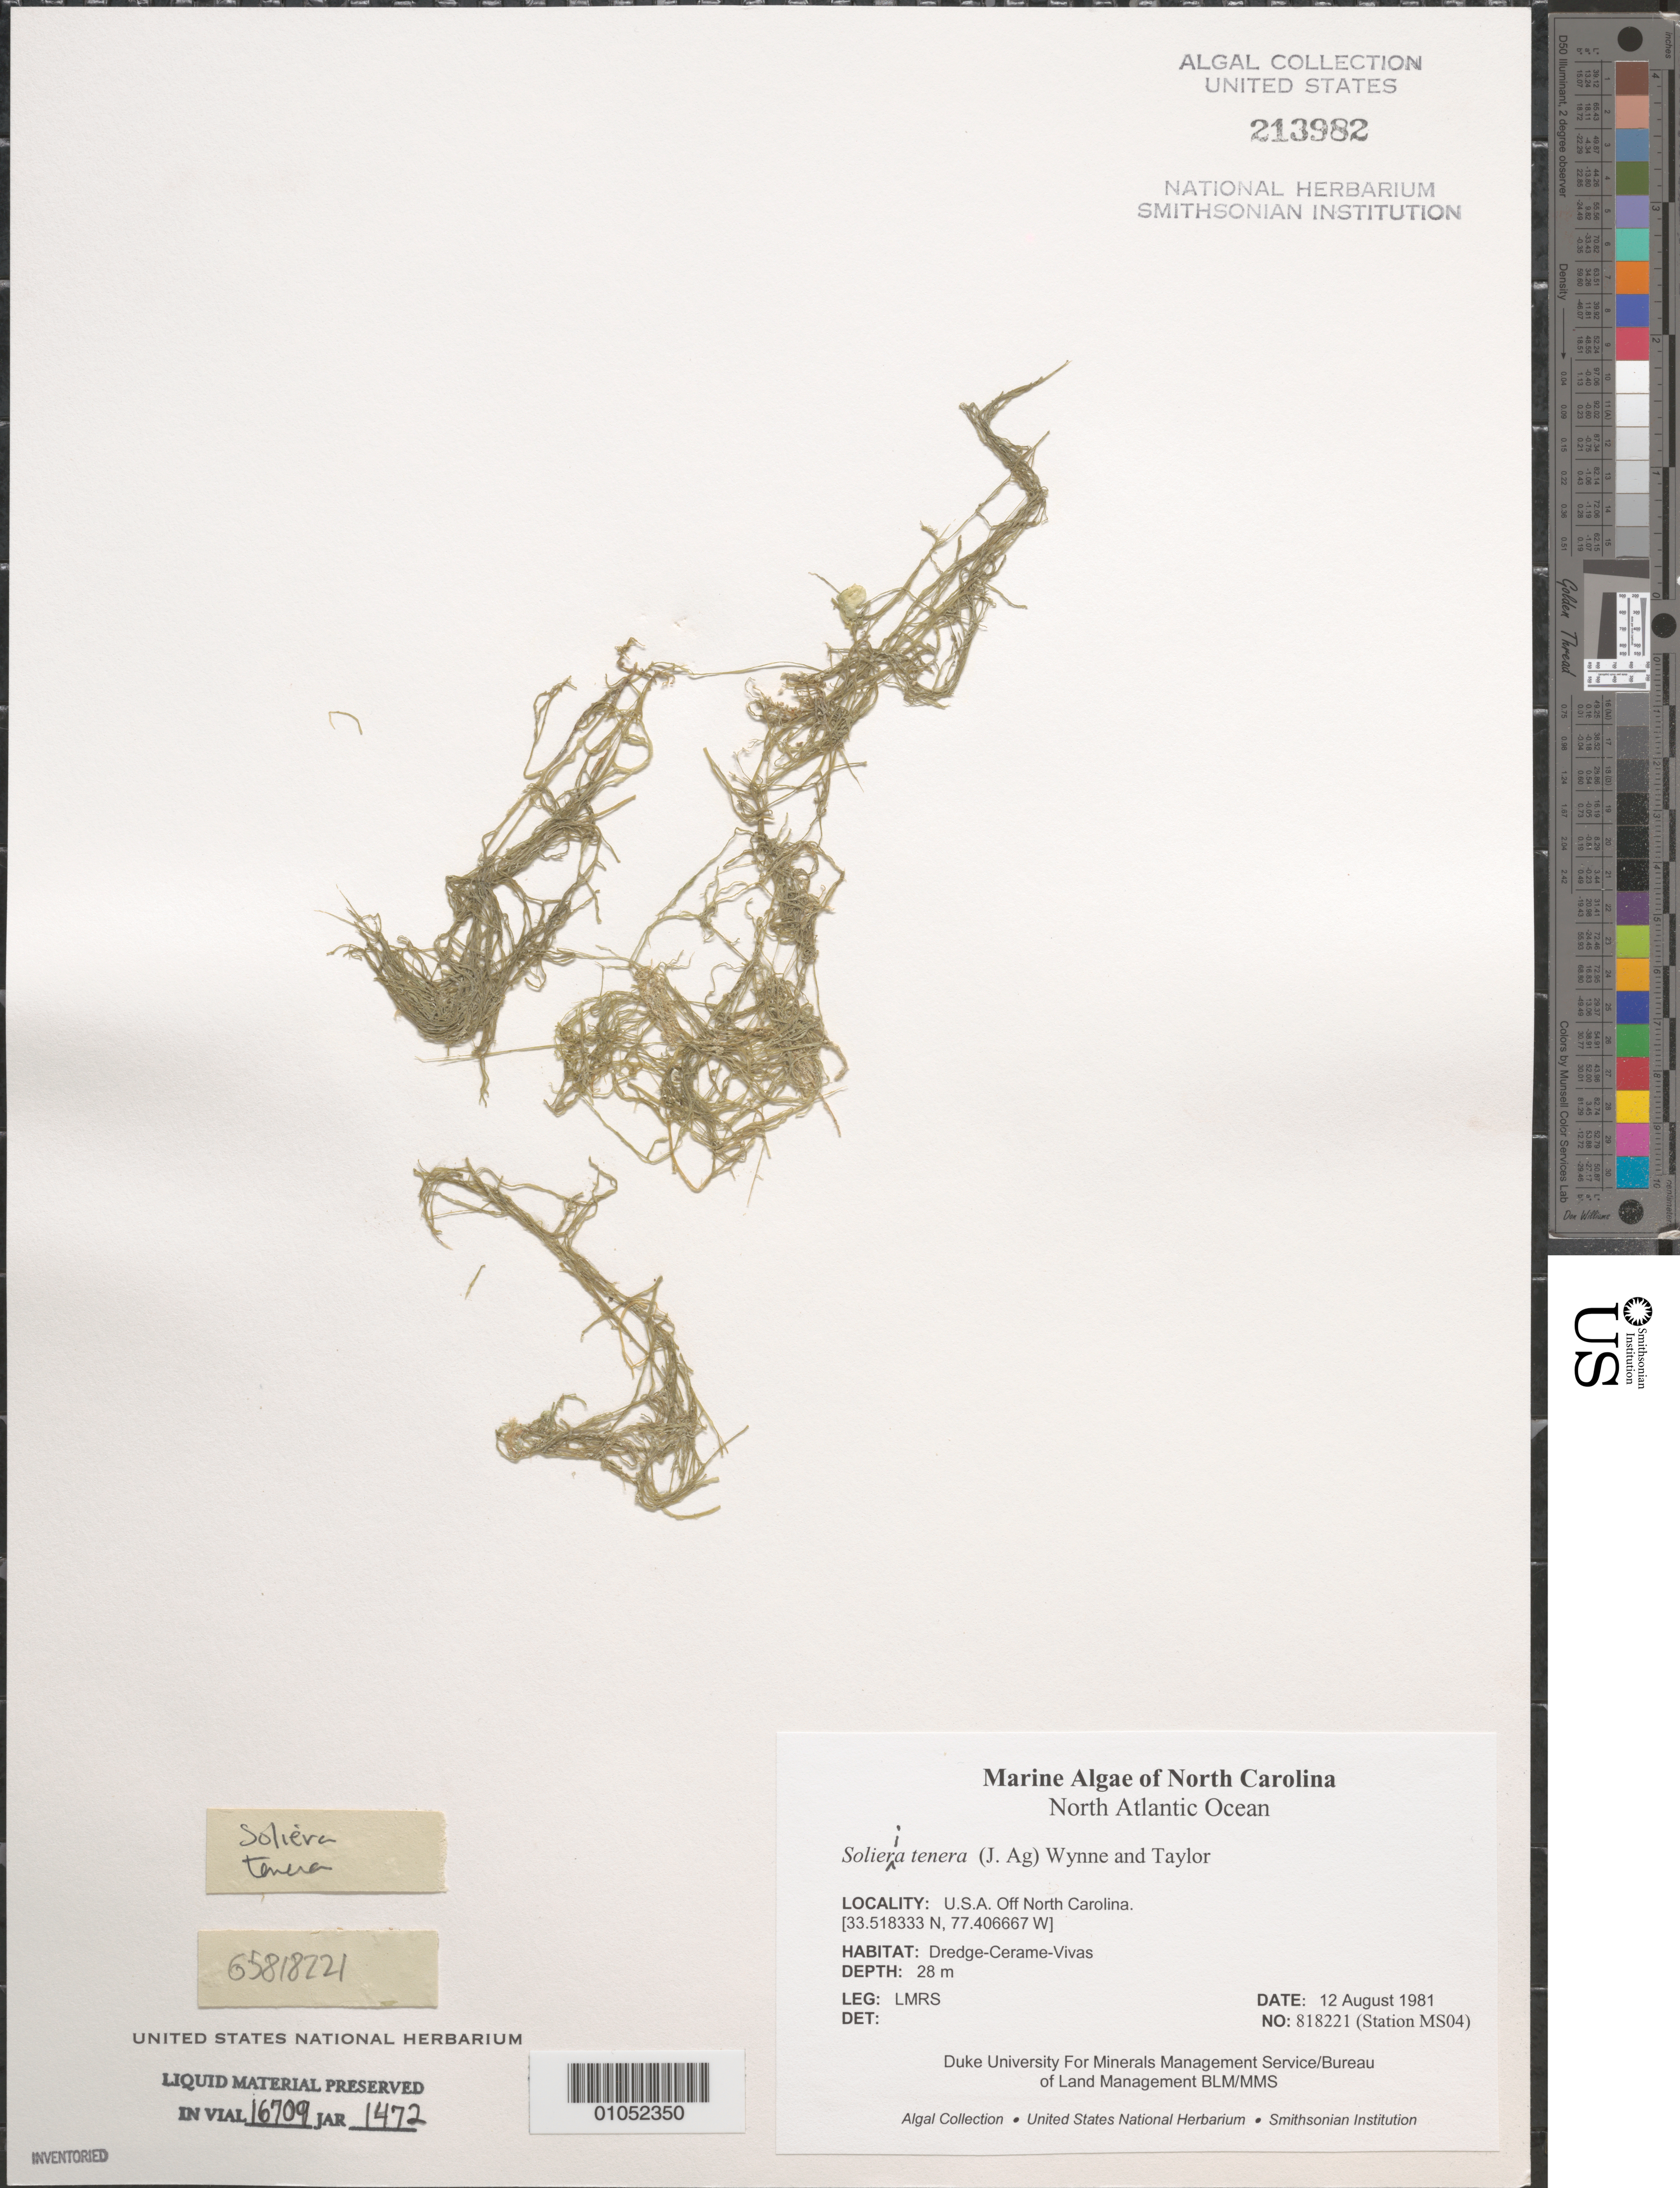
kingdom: Plantae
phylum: Rhodophyta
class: Florideophyceae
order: Gigartinales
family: Solieriaceae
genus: Solieria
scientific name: Solieria filiformis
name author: (Kütz.) P.W. Gabrielson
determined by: Algae name updating Project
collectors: LMRS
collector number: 818221 (Station MS04)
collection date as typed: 12 Aug 1981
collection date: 1981-08-12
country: United States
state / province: North Carolina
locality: North Atlantic Ocean off North Carolina coast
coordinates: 33.518333 N, 77.406667 W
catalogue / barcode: US 213982